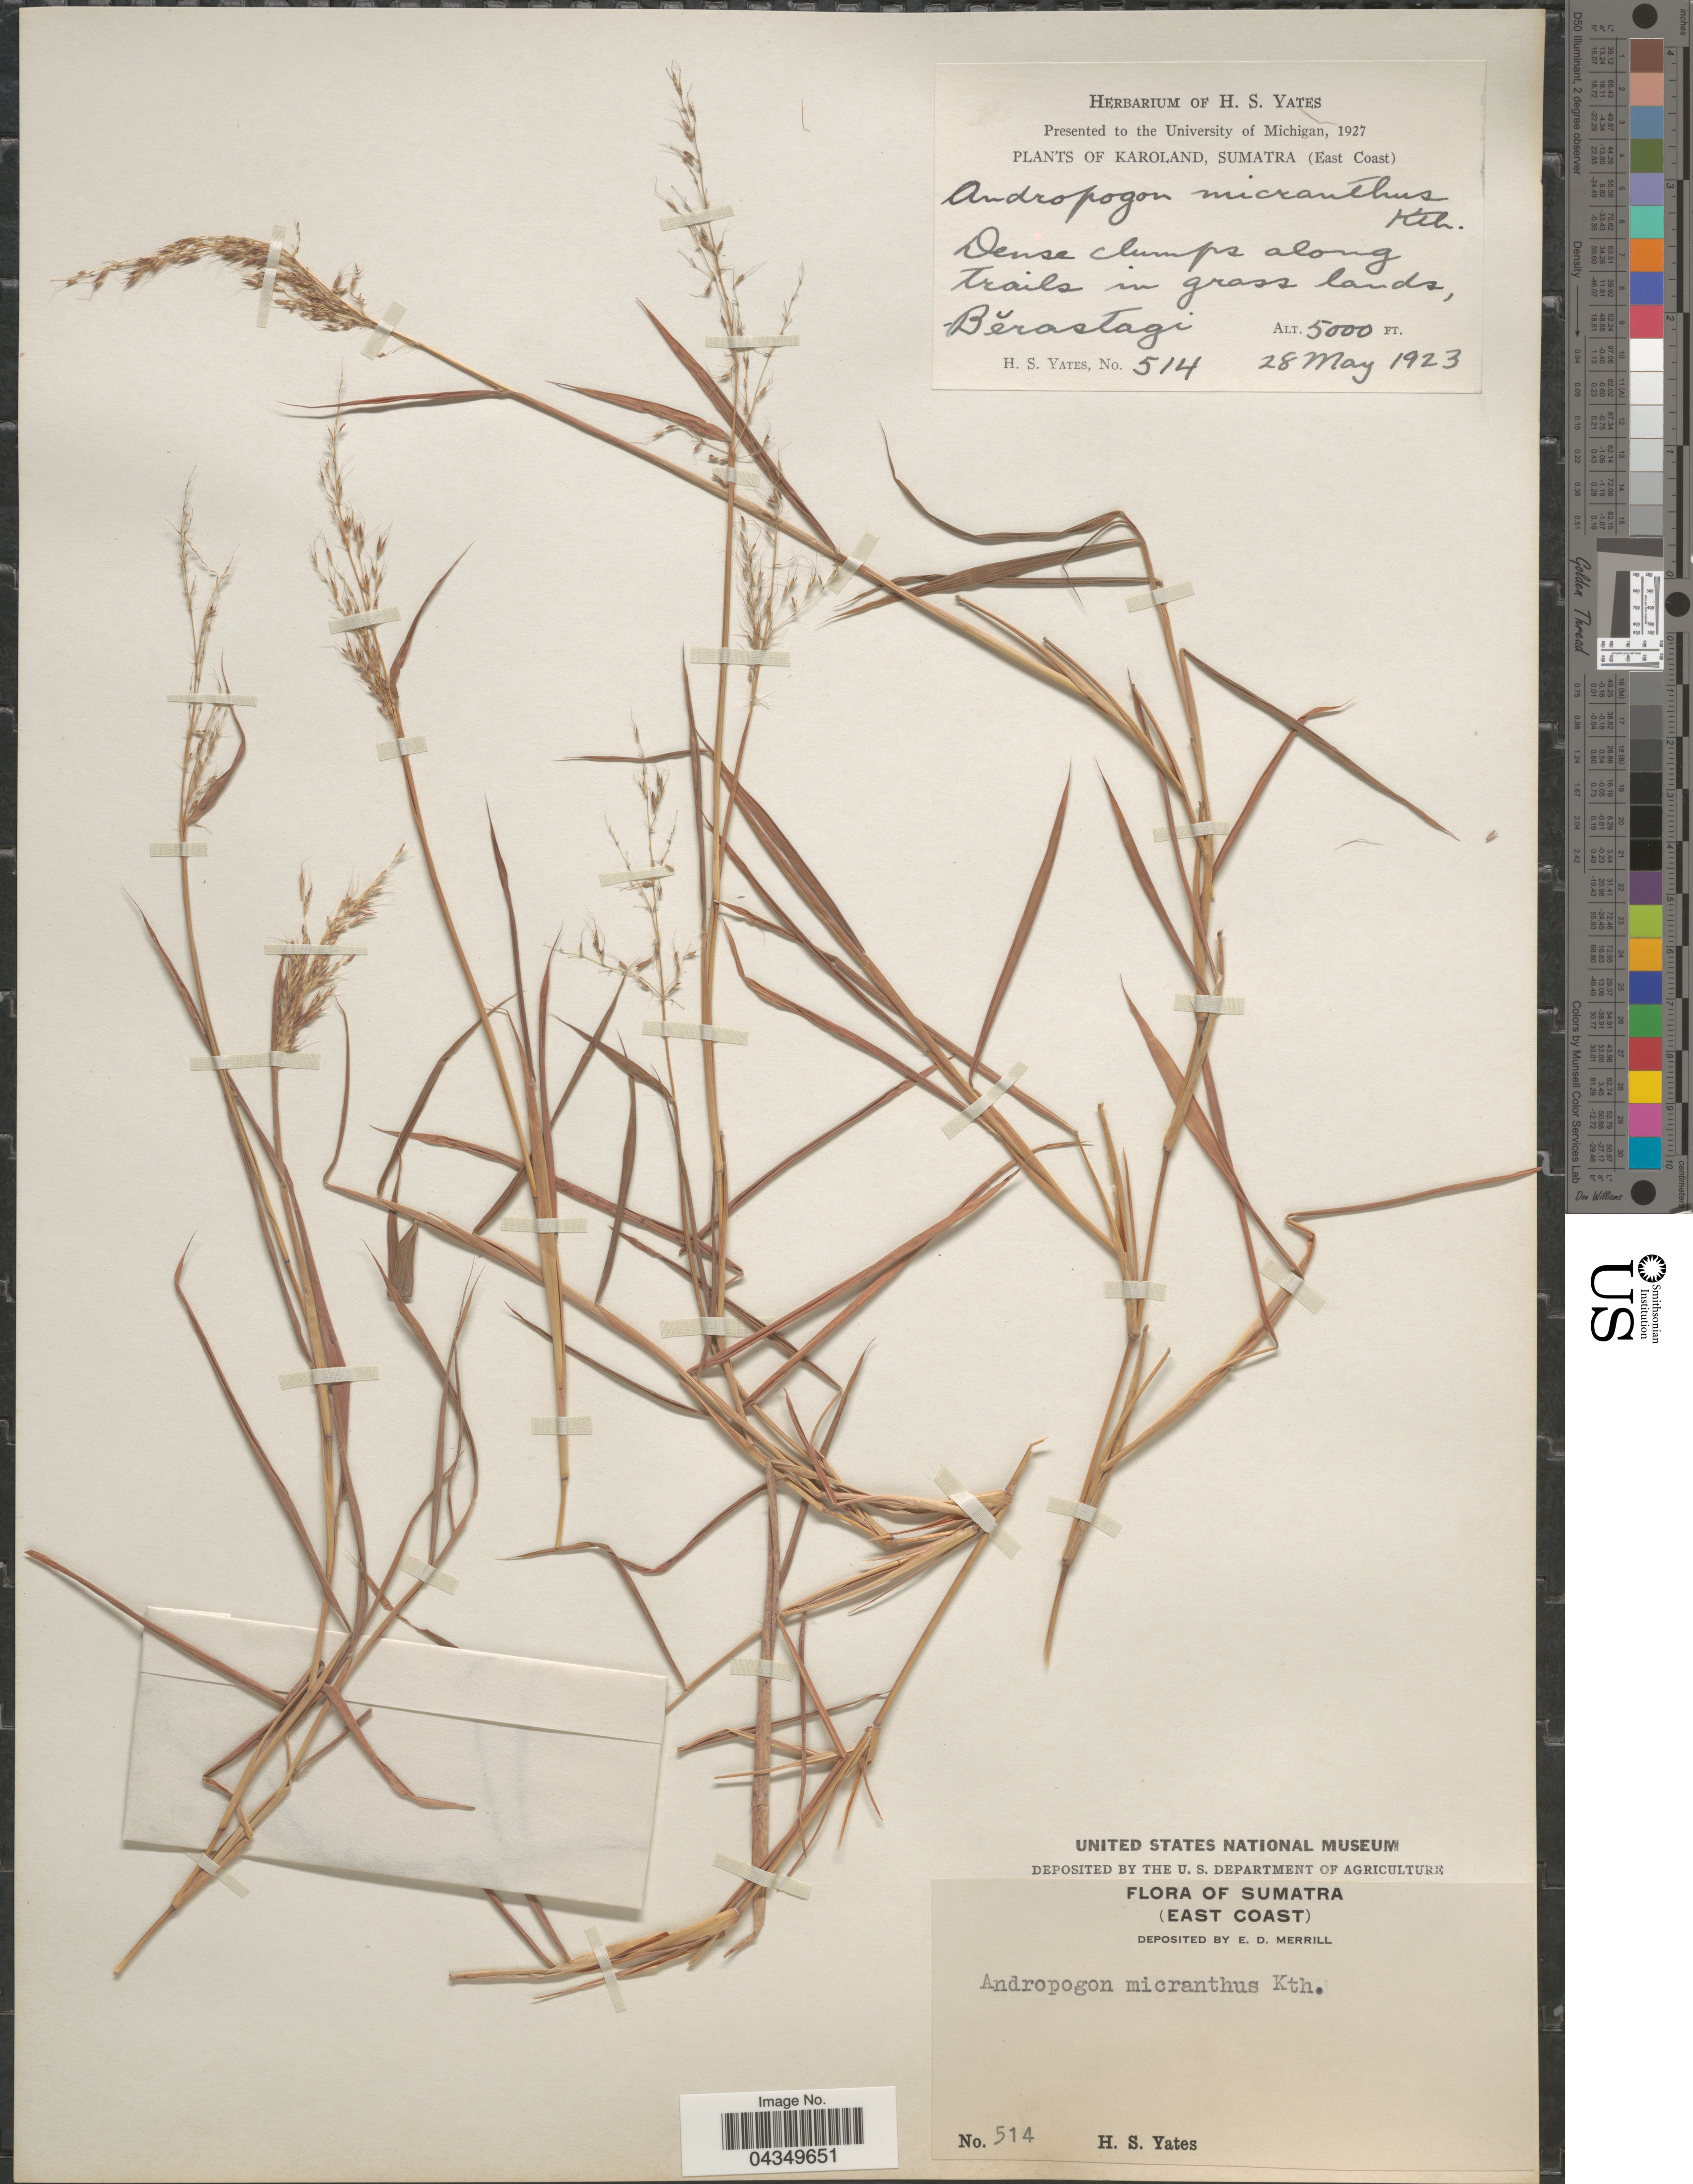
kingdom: Plantae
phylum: Tracheophyta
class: Liliopsida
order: Poales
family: Poaceae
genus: Capillipedium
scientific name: Capillipedium parviflorum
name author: (R. Br.) Stapf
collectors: H. S. Yates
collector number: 514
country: Indonesia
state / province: Sumatra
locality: Karoland, Sumatra (East Coast). Bĕrastagi. (East Coast).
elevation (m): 1524